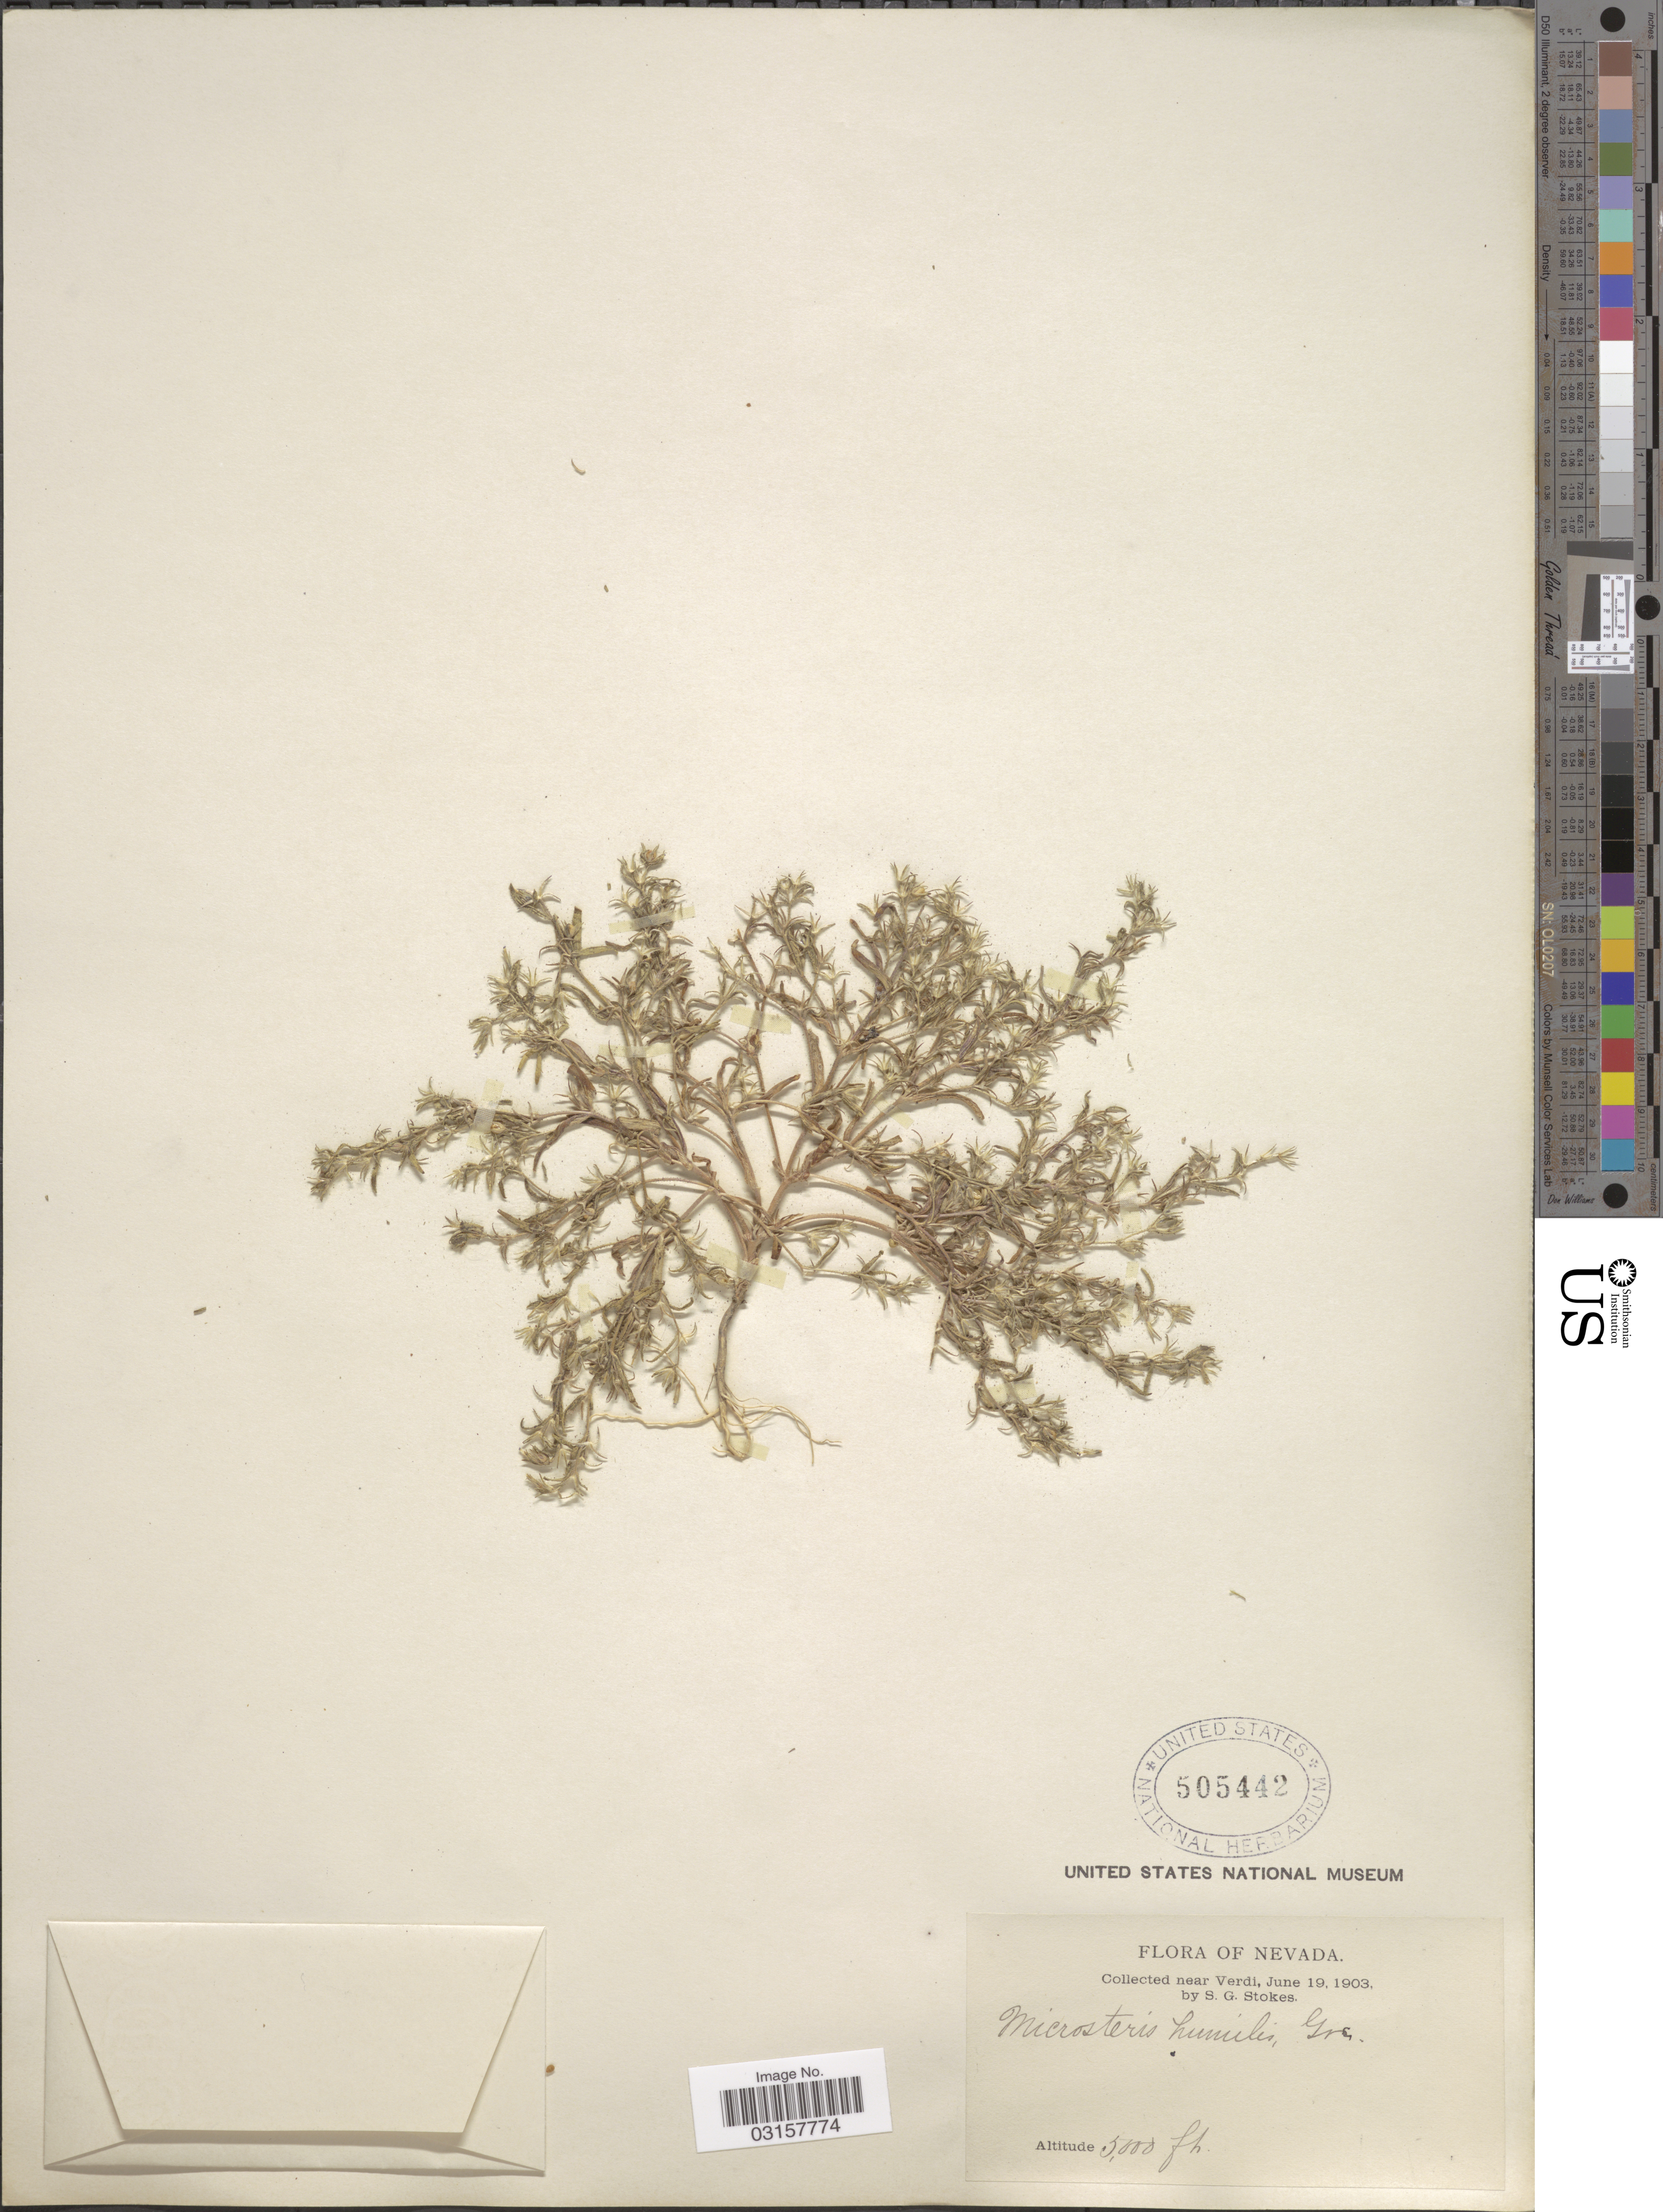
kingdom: Plantae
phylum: Tracheophyta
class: Magnoliopsida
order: Ericales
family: Polemoniaceae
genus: Microsteris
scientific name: Microsteris gracilis var. humilior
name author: (Hook.) Cronquist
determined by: (US) Smithsonian Institution - National Museum of Natural History - Department of Botany (UNITED STATES)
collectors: S. G. Stokes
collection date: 1903-06-19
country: United States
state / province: Nevada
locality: Near Verdi.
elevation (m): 1524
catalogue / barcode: US 505442